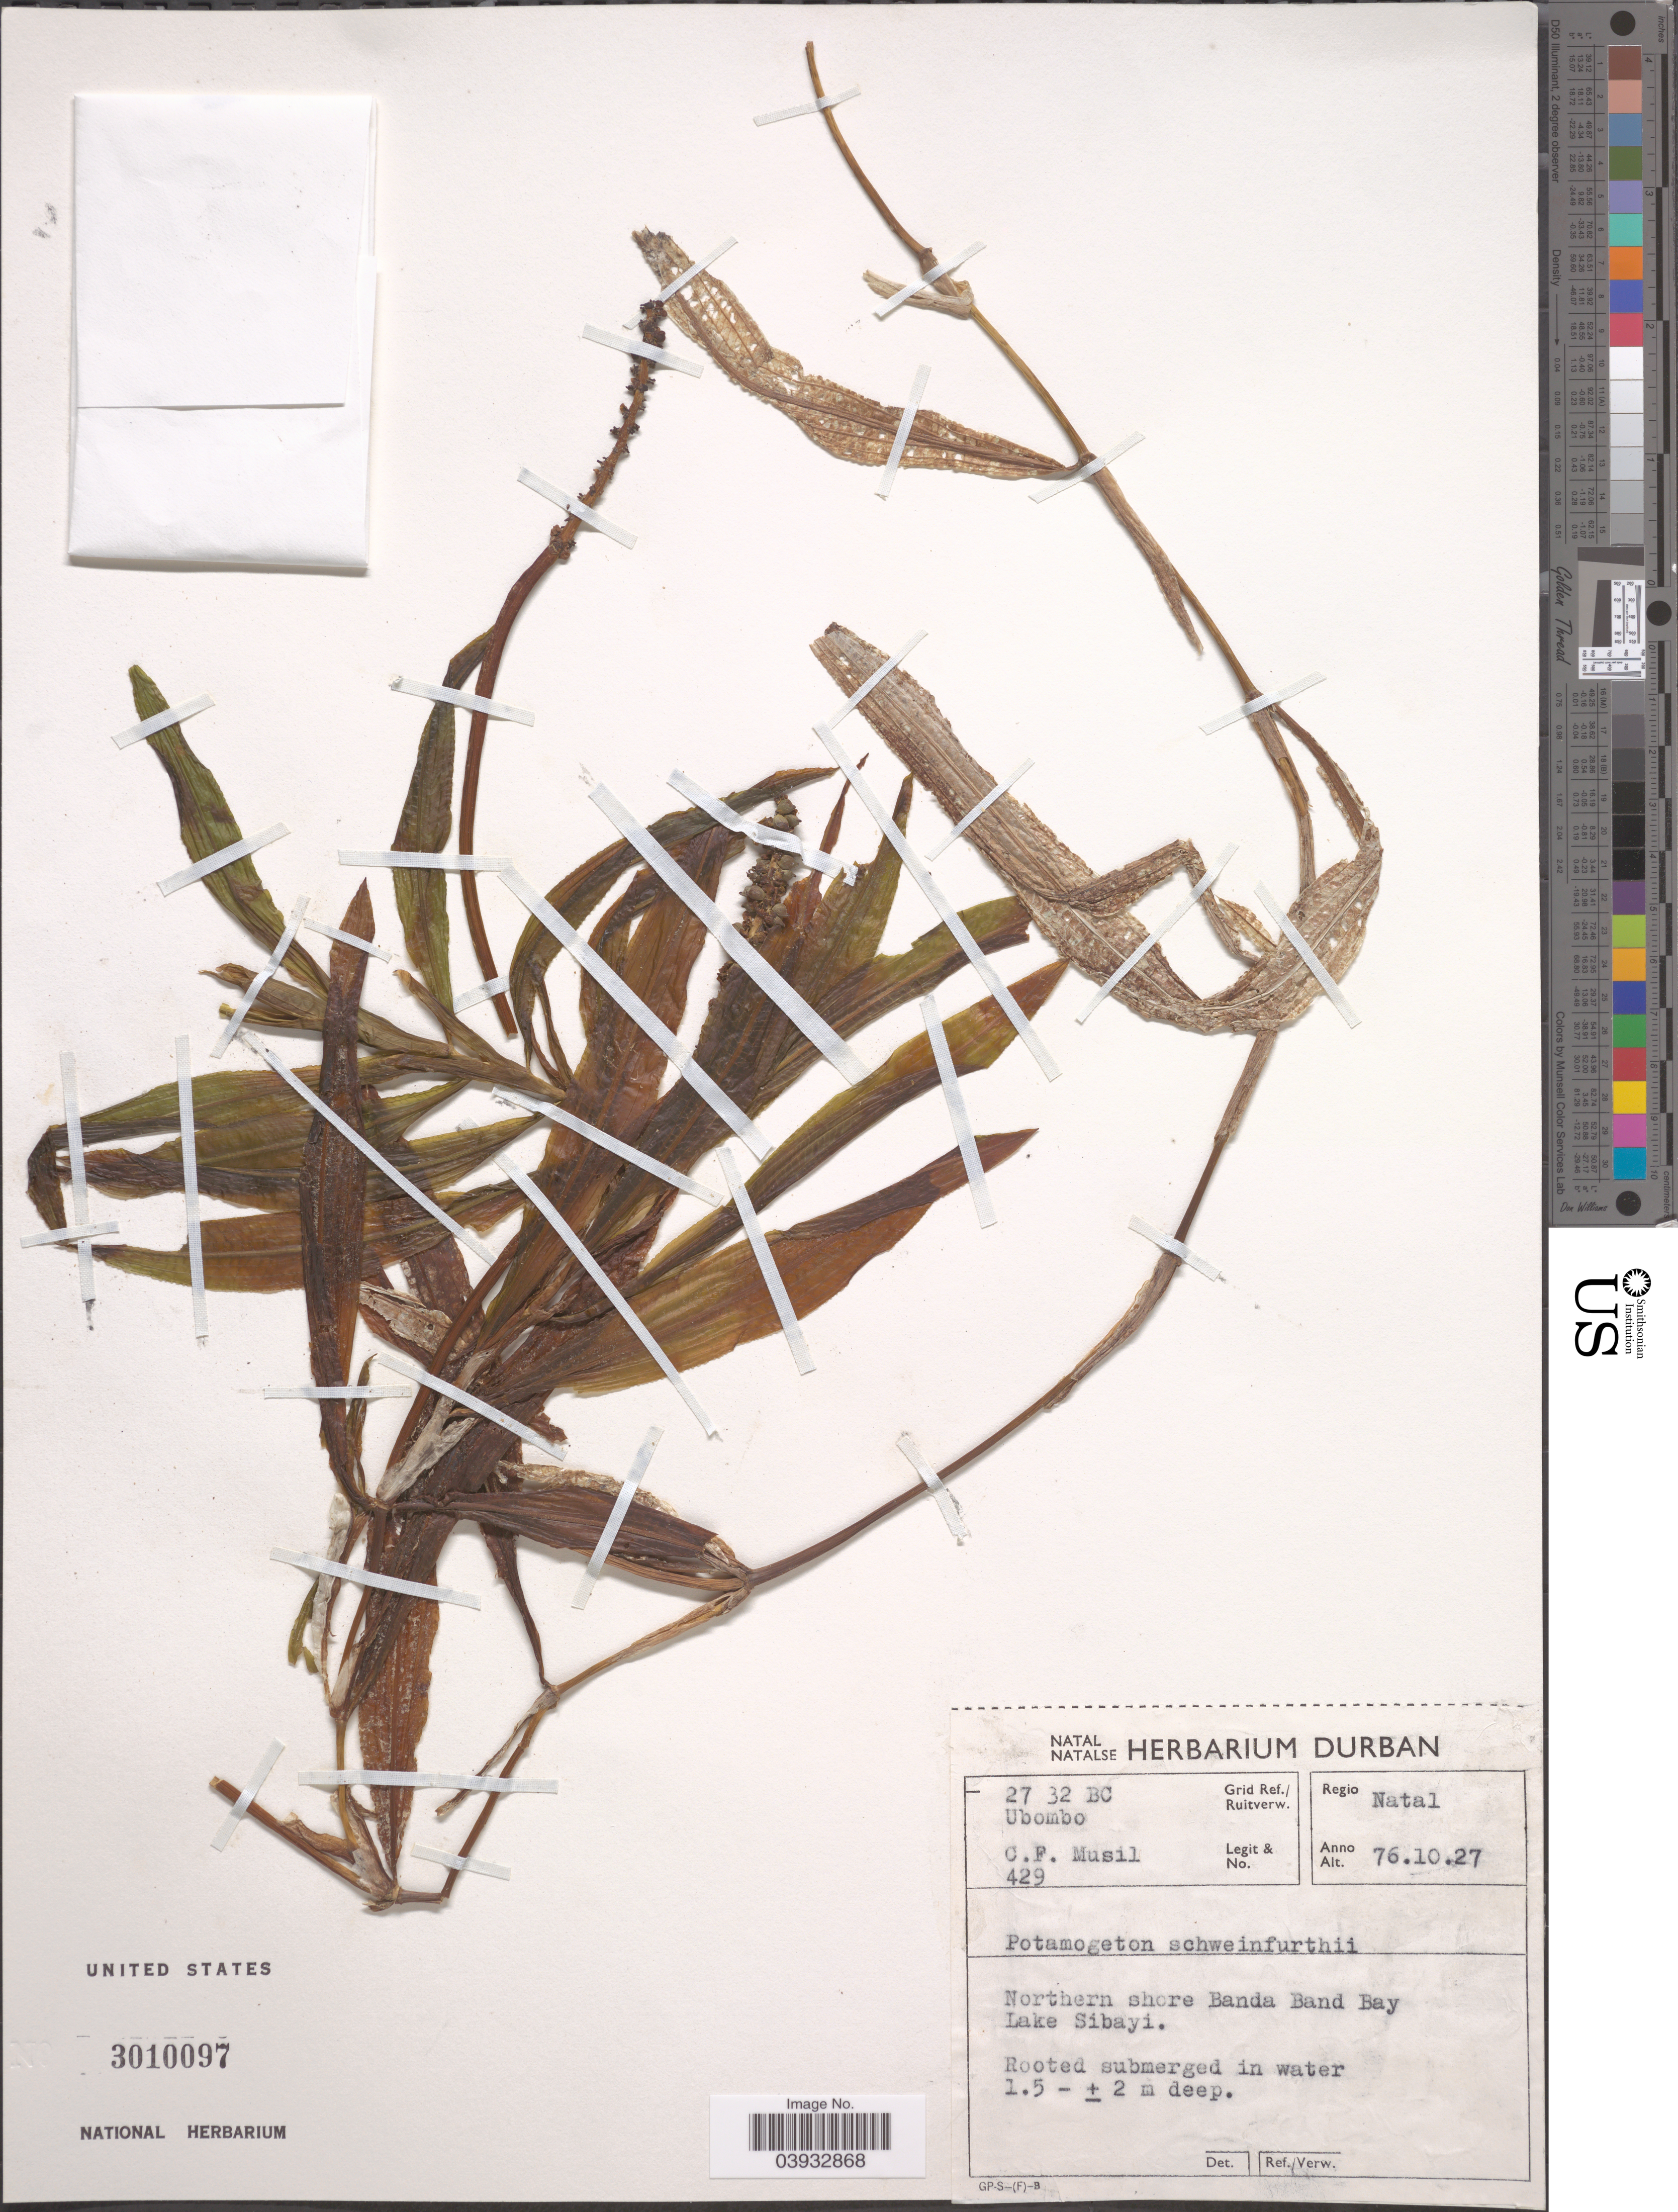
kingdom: Plantae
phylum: Tracheophyta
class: Liliopsida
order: Alismatales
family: Potamogetonaceae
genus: Potamogeton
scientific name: Potamogeton schweinfurthii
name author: A. Benn.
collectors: C. Musil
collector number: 429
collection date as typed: Transcribed d/m/y: 27/10/76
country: South Africa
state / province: KwaZulu-Natal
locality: Grid Ref./ Ruitverw. 27 32 BC Ubombo. Regio Natal. Northern shore Banda Band Bay Lake Sibayi.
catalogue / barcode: US 3010097